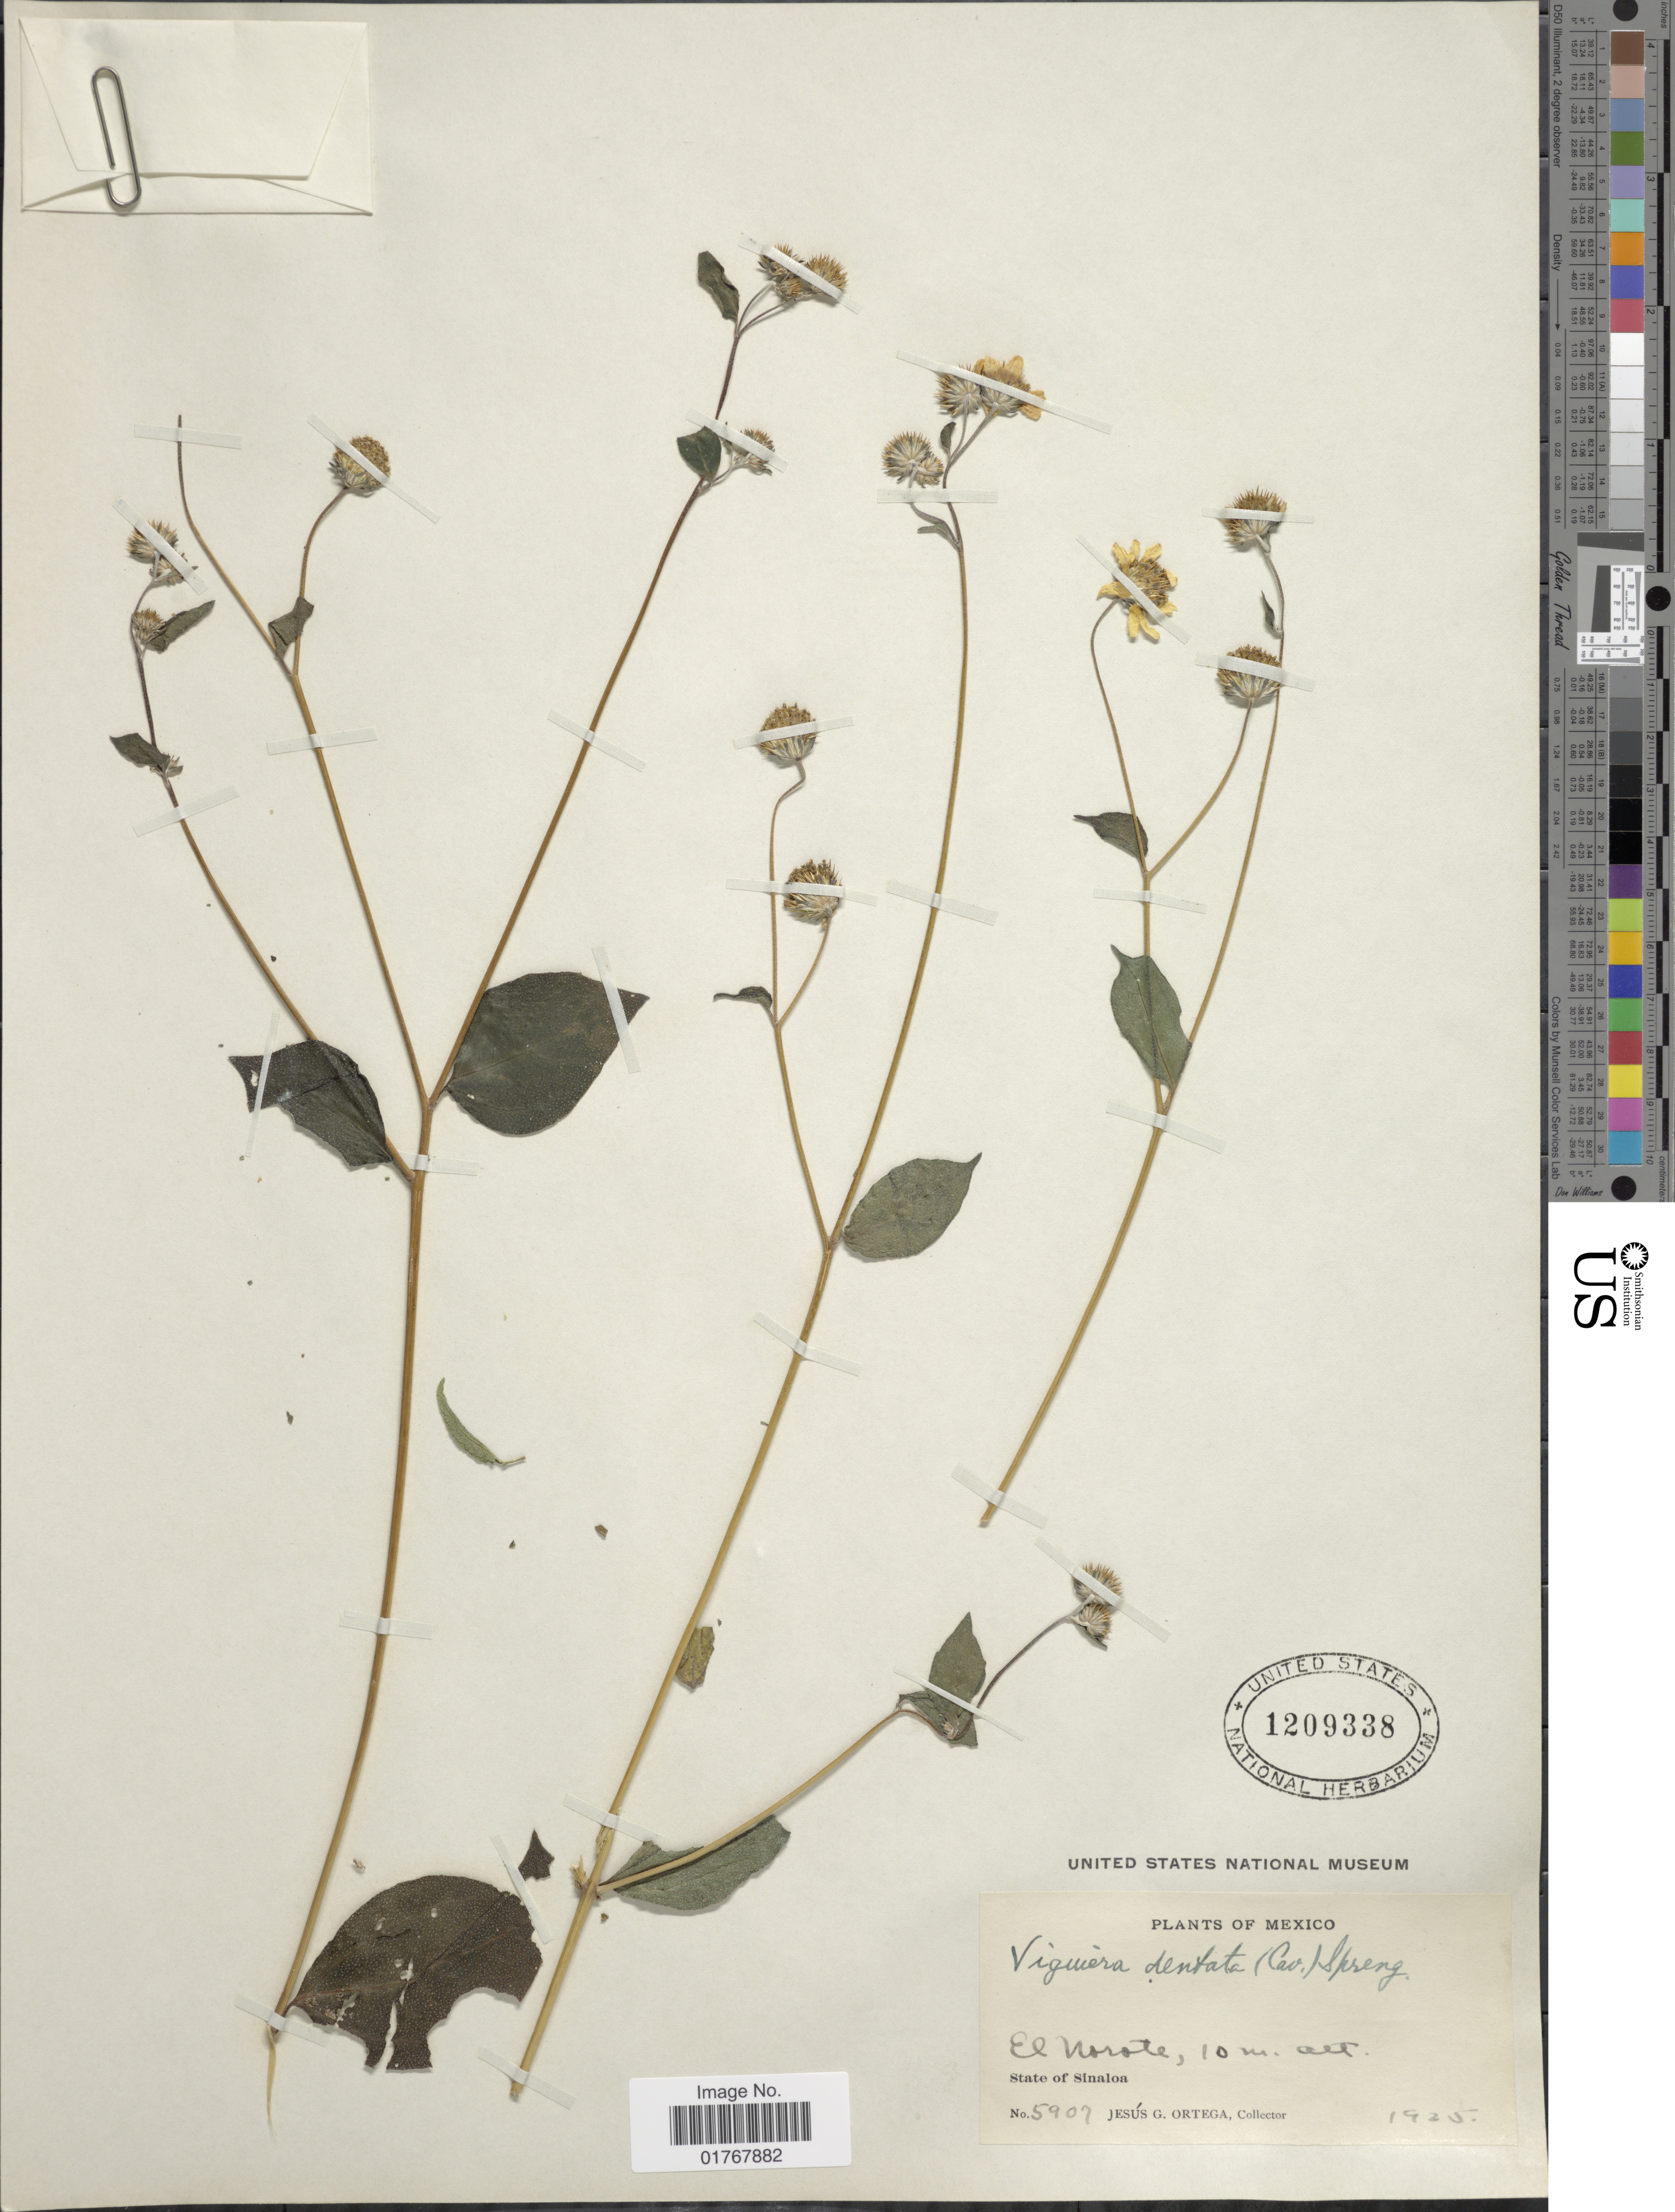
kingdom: Plantae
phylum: Tracheophyta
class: Magnoliopsida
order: Asterales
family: Asteraceae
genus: Viguiera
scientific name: Viguiera dentata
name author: (Cav.) Spreng.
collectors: J. Ortega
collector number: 5907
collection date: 1925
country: Mexico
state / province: Sinaloa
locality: El Norote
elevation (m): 10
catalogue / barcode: US 1209338